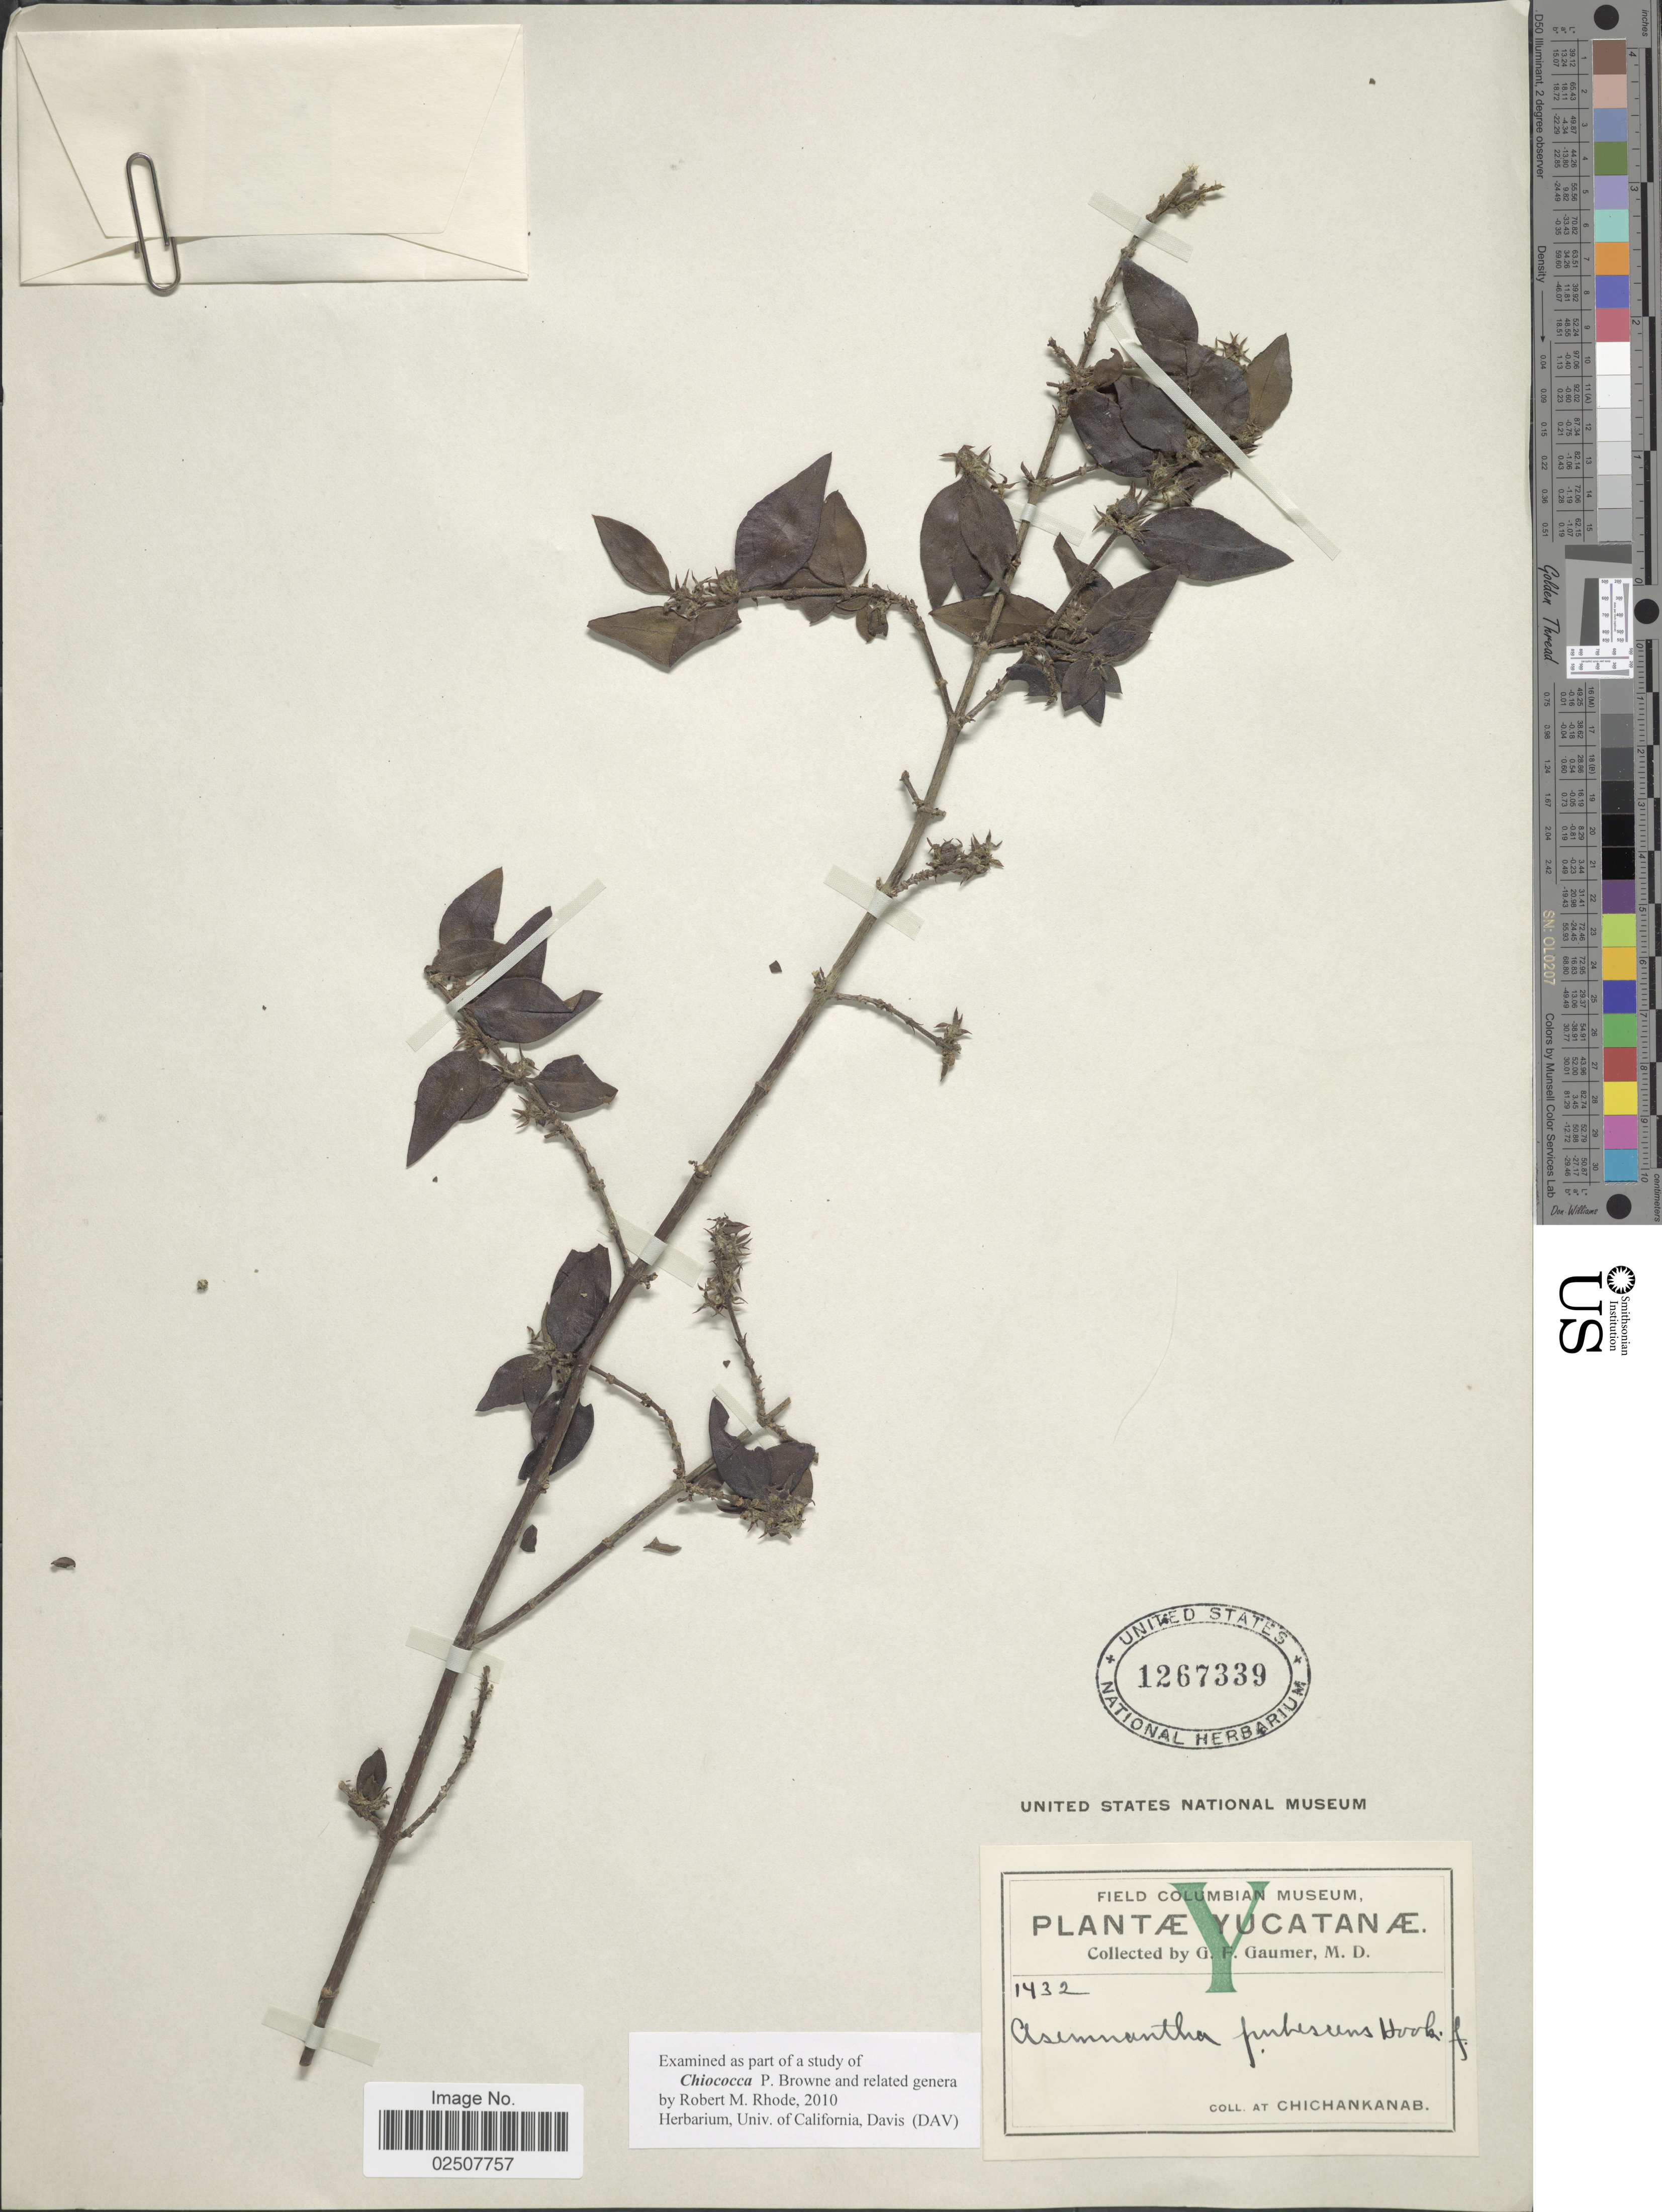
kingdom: Plantae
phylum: Tracheophyta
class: Magnoliopsida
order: Gentianales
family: Rubiaceae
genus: Asemnantha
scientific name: Asemnantha pubescens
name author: Hook. f.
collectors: G. F. Gaumer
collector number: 1432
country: Mexico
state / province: Yucatán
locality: Yucatanæ, at Chichankanab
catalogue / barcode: US 1267339